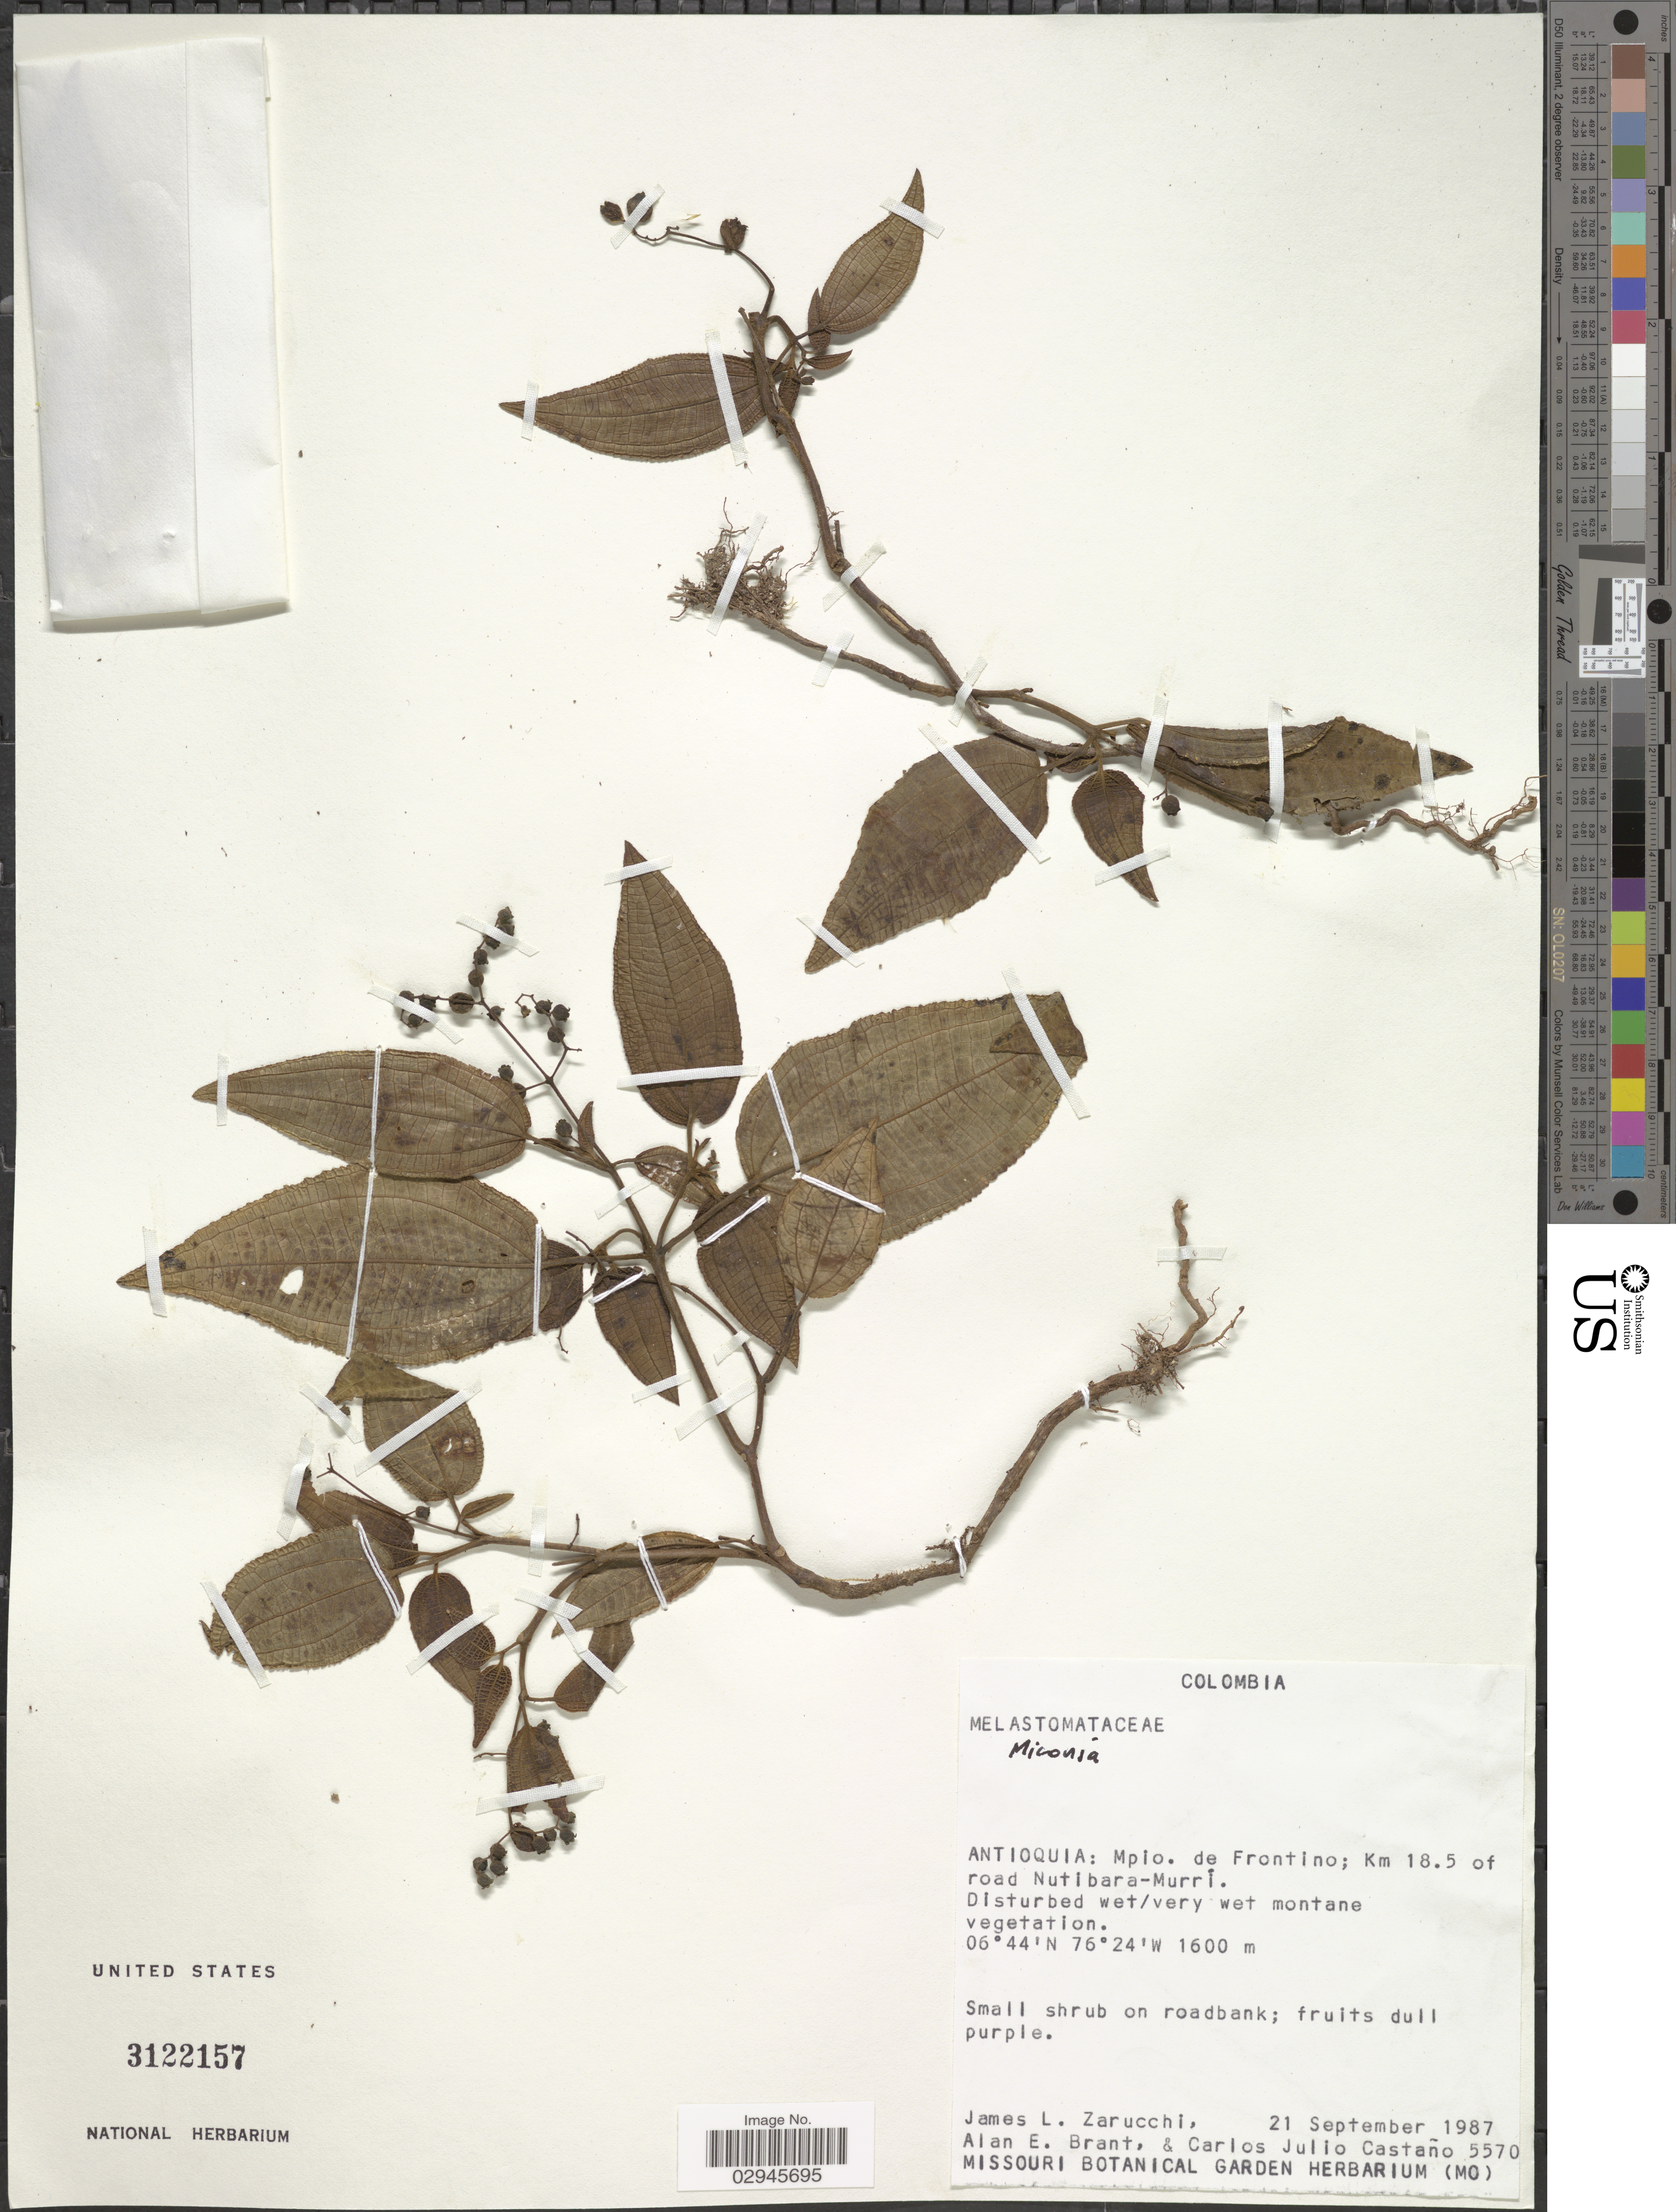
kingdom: Plantae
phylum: Tracheophyta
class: Magnoliopsida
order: Myrtales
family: Melastomataceae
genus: Miconia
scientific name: Miconia sp.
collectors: J. L. Zarucchi, A. Brant & C. Castaño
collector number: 5570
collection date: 1987-09-21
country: Colombia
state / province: Antioquia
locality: Mpio. de Frontino; Km 18.5 of road Nutibara-Murrí.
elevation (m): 1600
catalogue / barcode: US 3122157